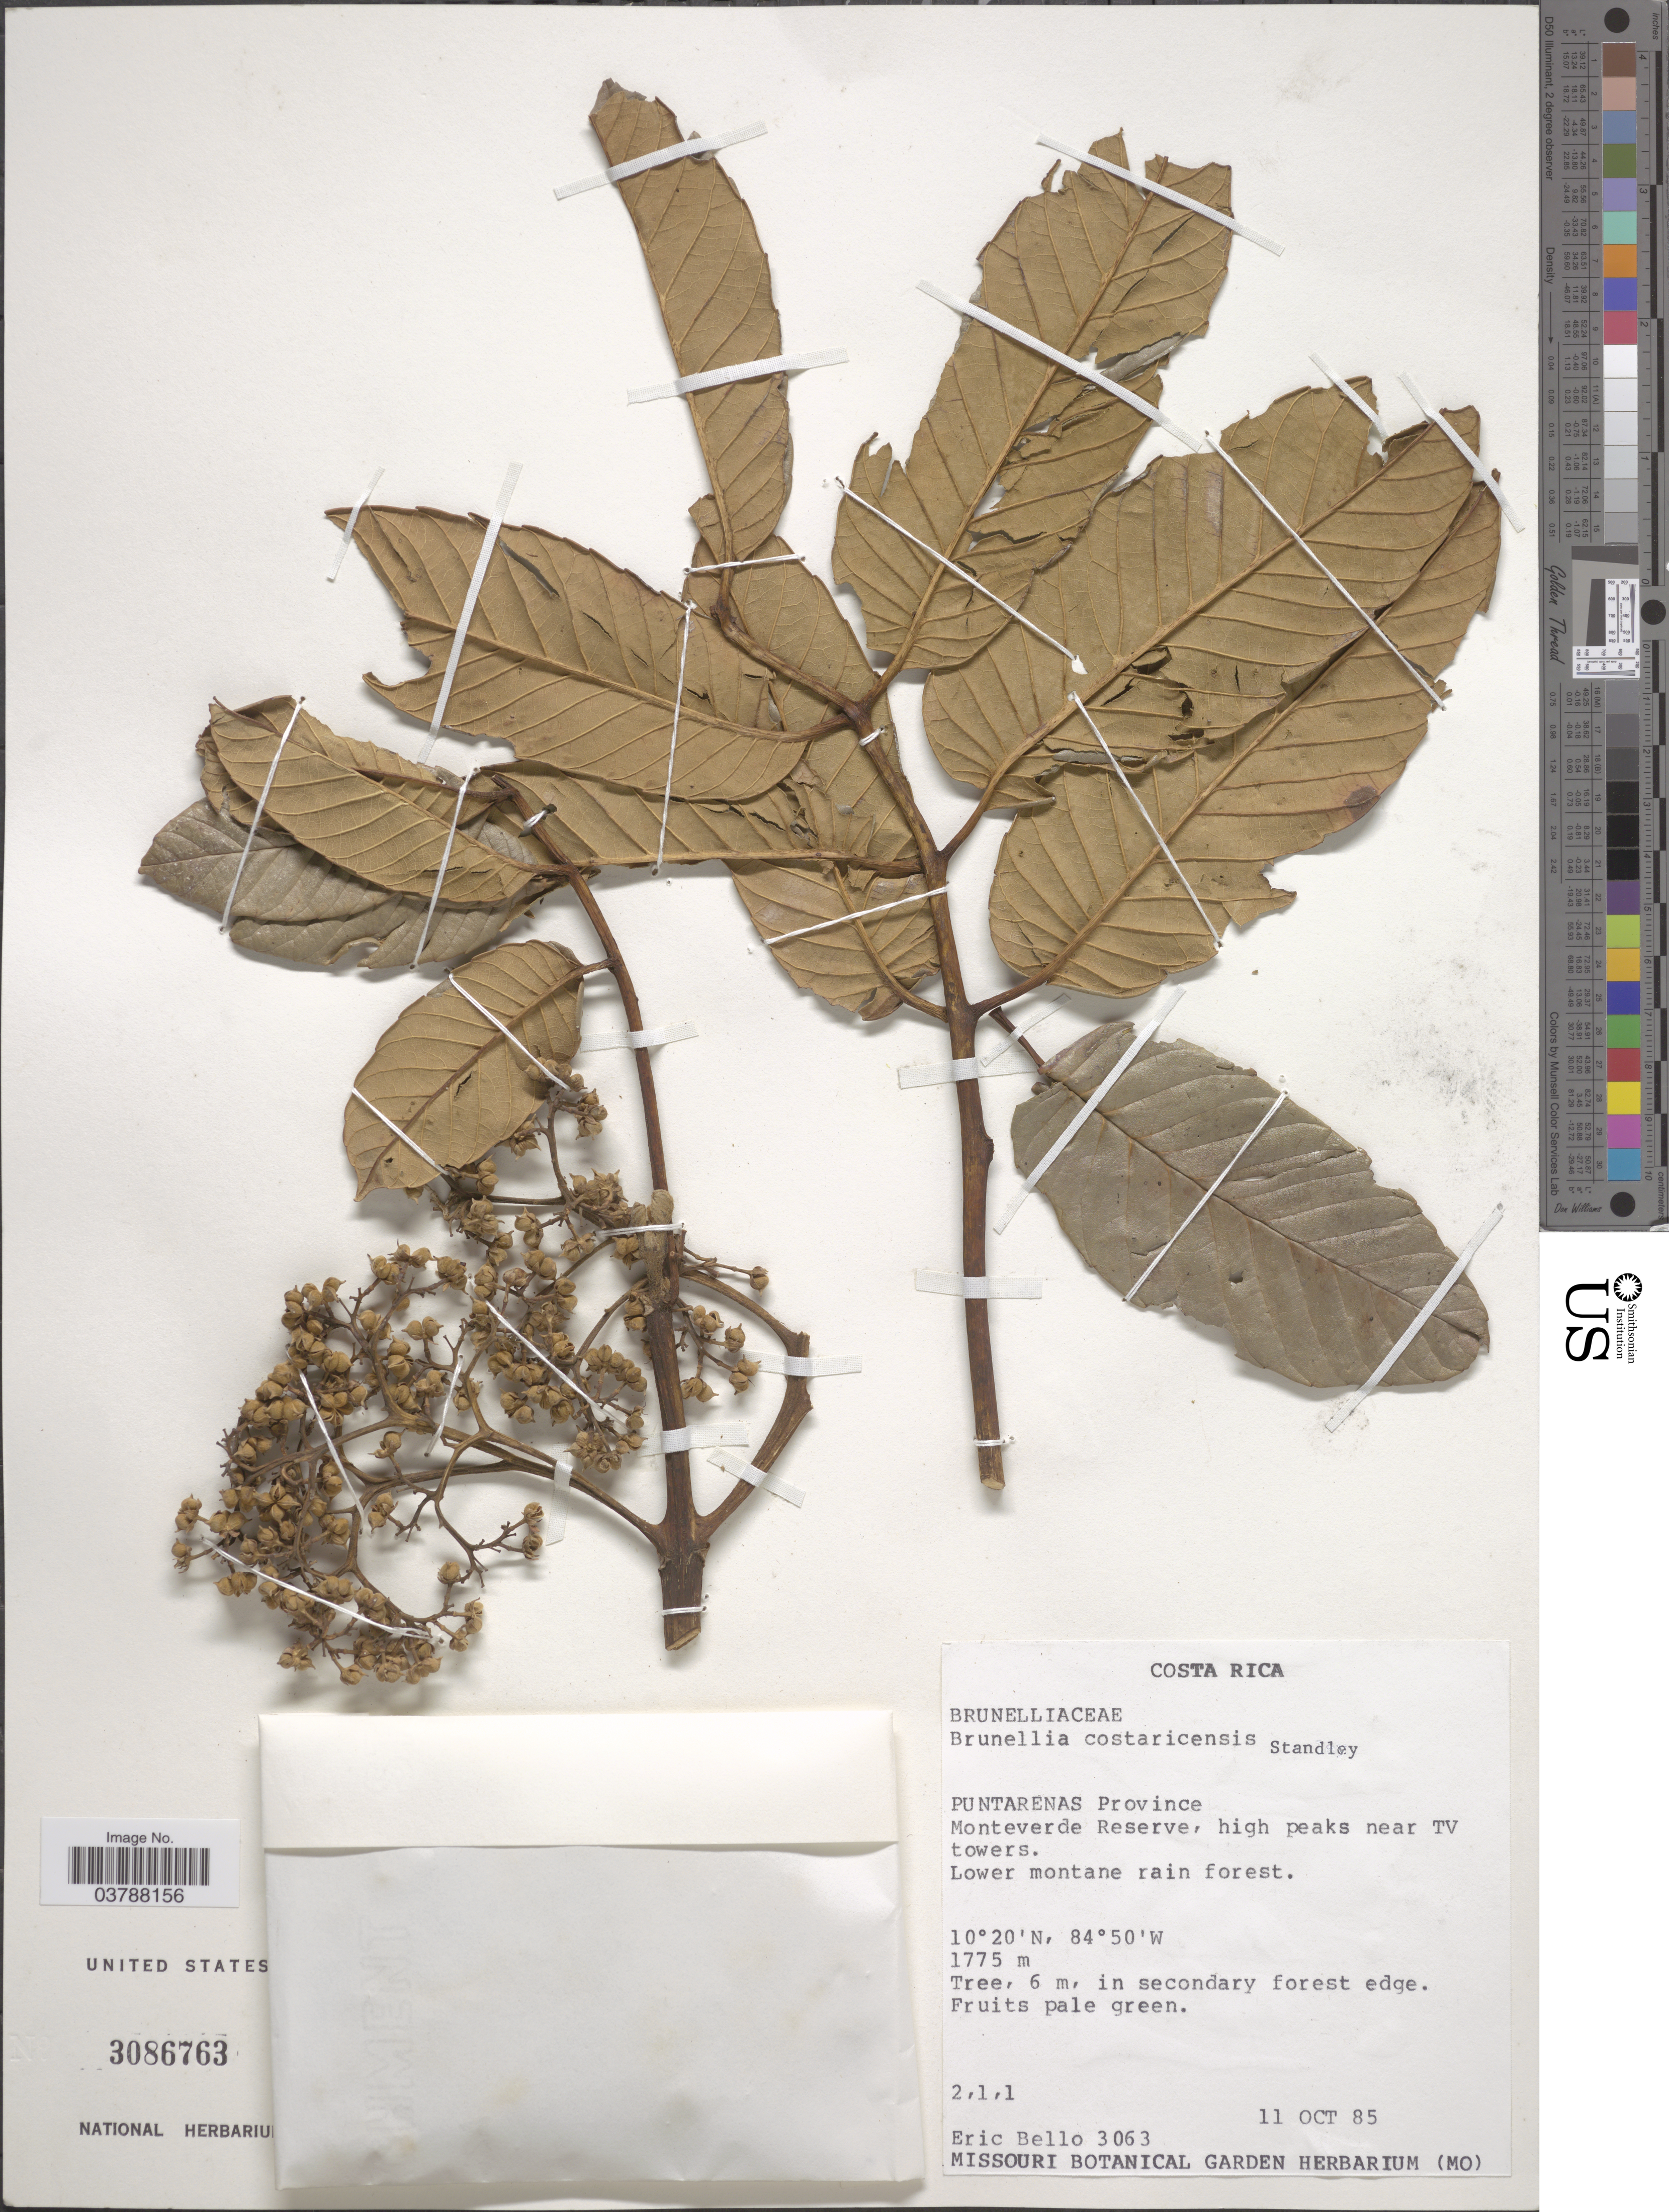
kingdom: Plantae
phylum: Tracheophyta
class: Magnoliopsida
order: Oxalidales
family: Brunelliaceae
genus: Brunellia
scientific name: Brunellia costaricensis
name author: Standl.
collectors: E. Bello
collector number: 3063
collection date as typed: Transcribed d/m/y: 11/10/85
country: Costa Rica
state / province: Puntarenas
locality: Monteverde Reserve, high peaks near TV towers.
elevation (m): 1775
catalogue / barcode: US 3086763